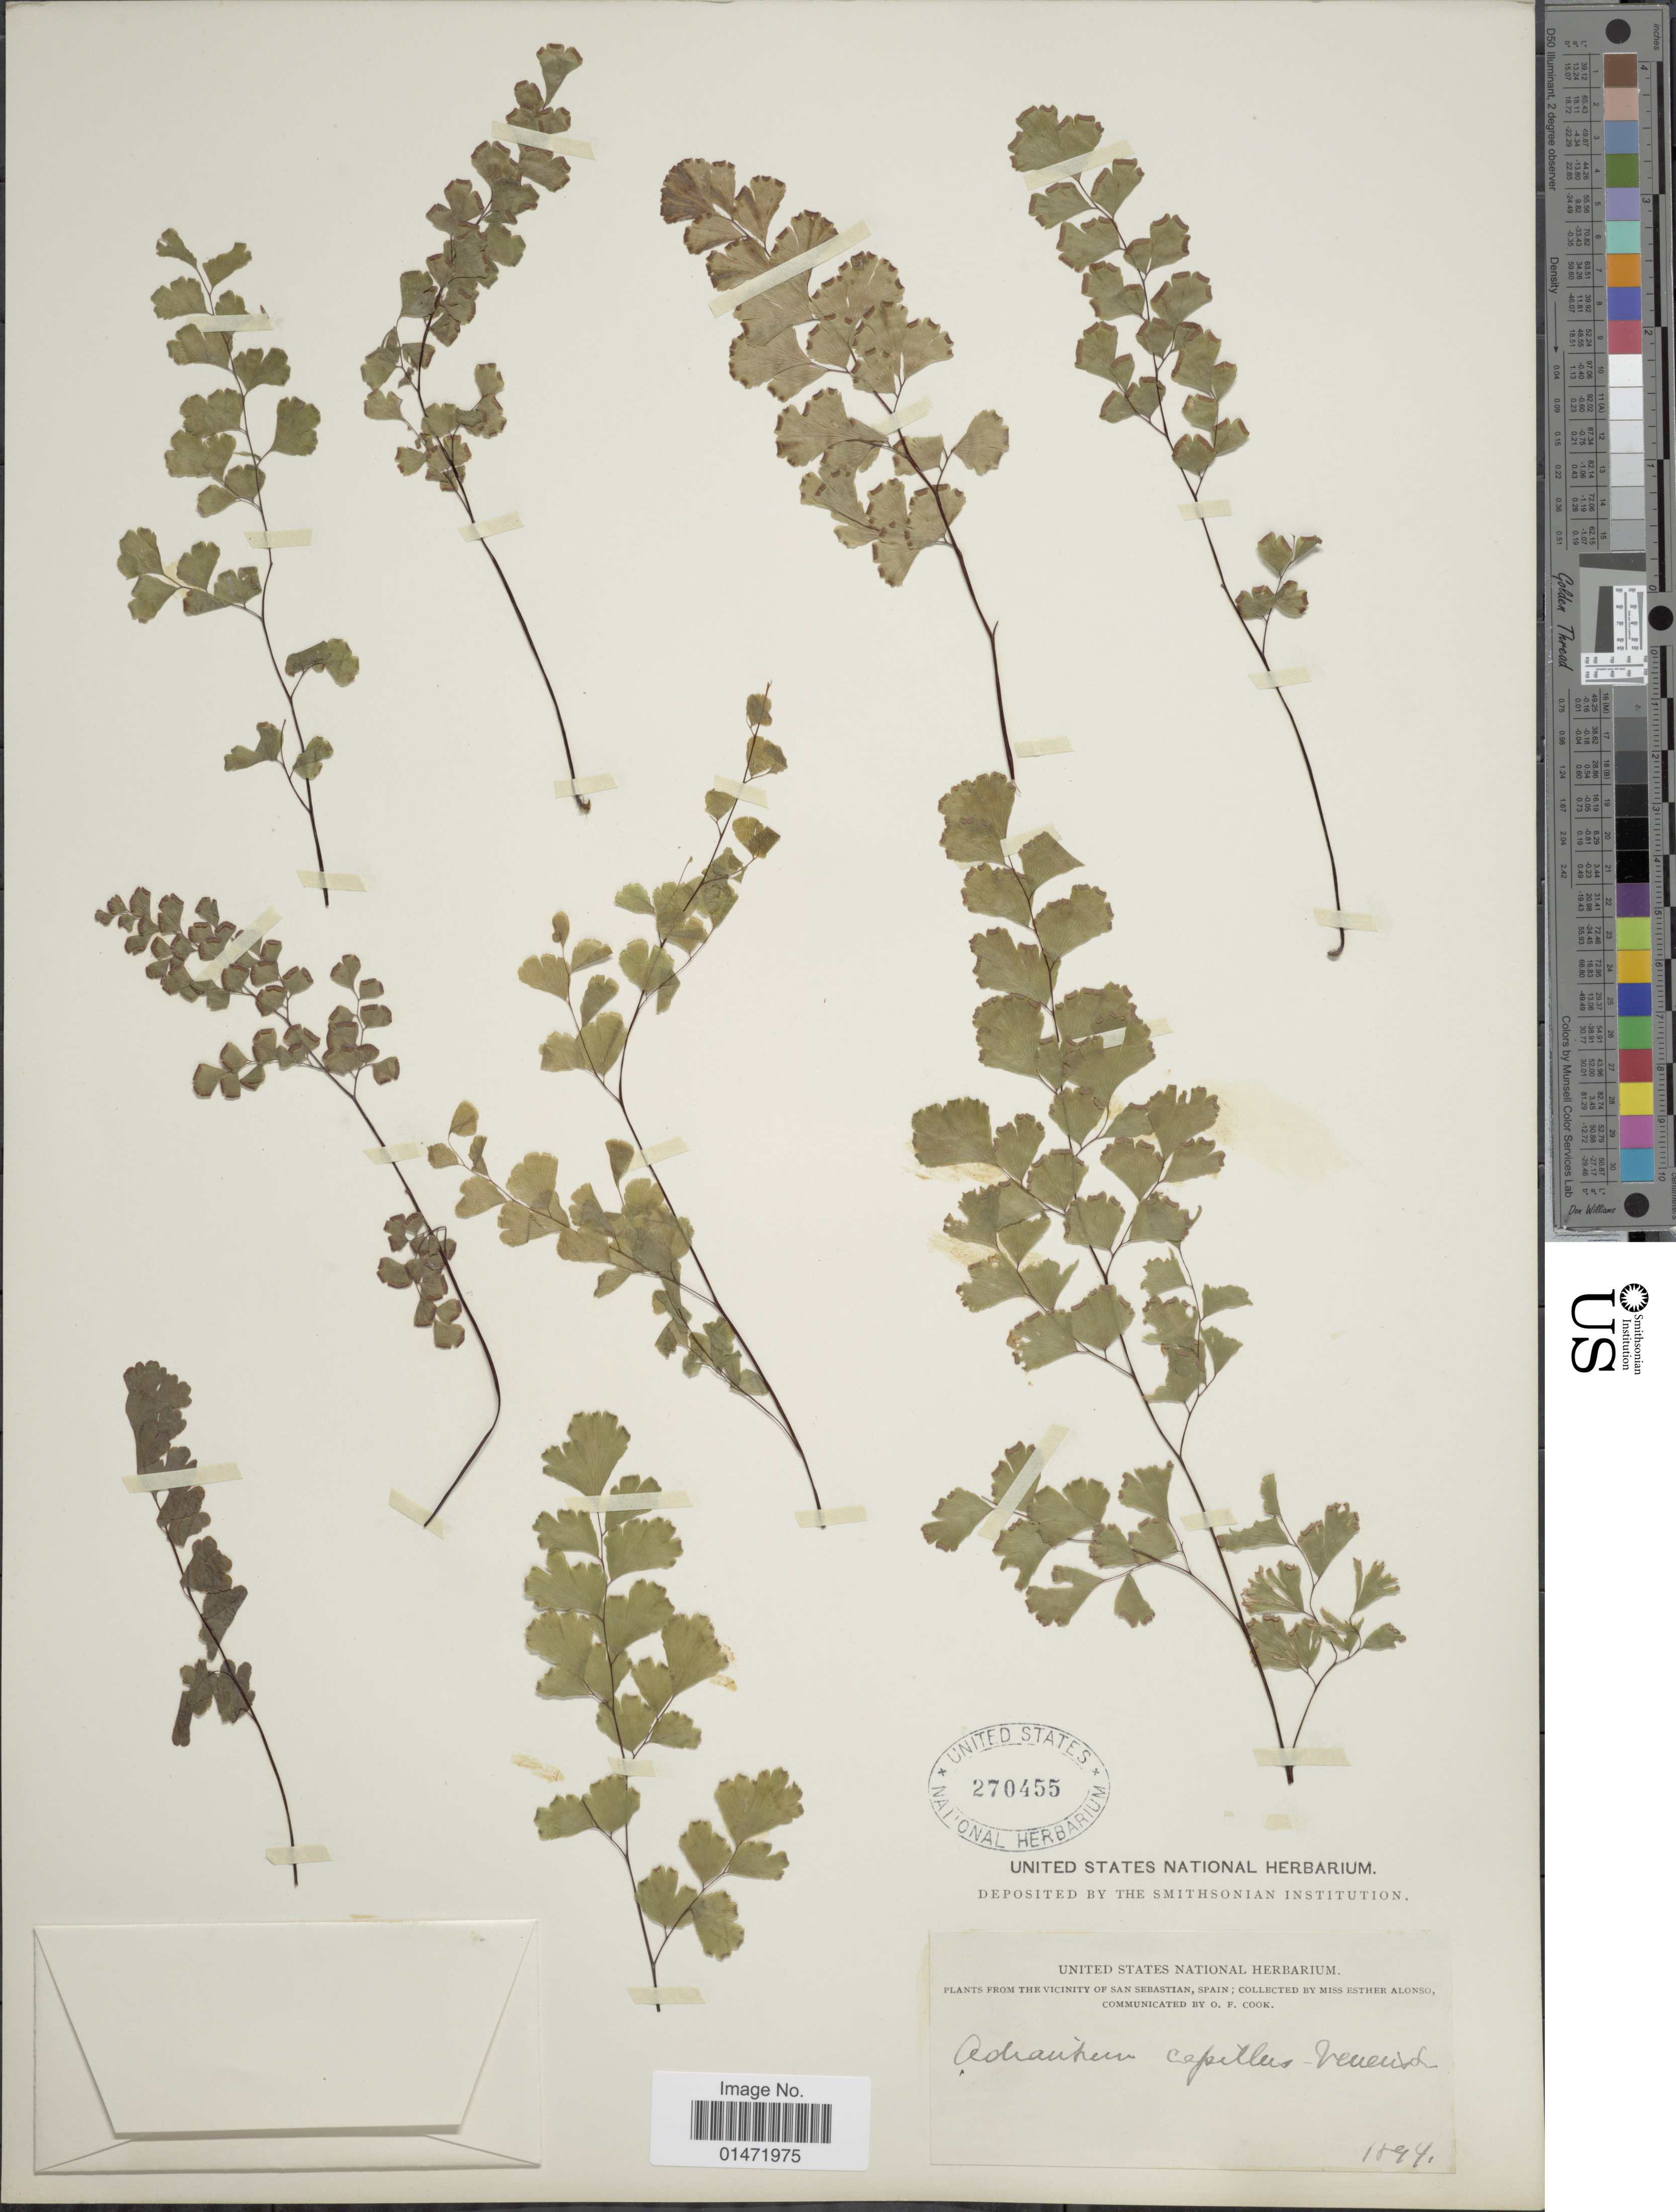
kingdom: Plantae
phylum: Tracheophyta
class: Polypodiopsida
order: Polypodiales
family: Pteridaceae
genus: Adiantum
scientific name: Adiantum capillus-veneris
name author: L.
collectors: E. Alonso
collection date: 1894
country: Puerto Rico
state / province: San Sebastian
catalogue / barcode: US 270455